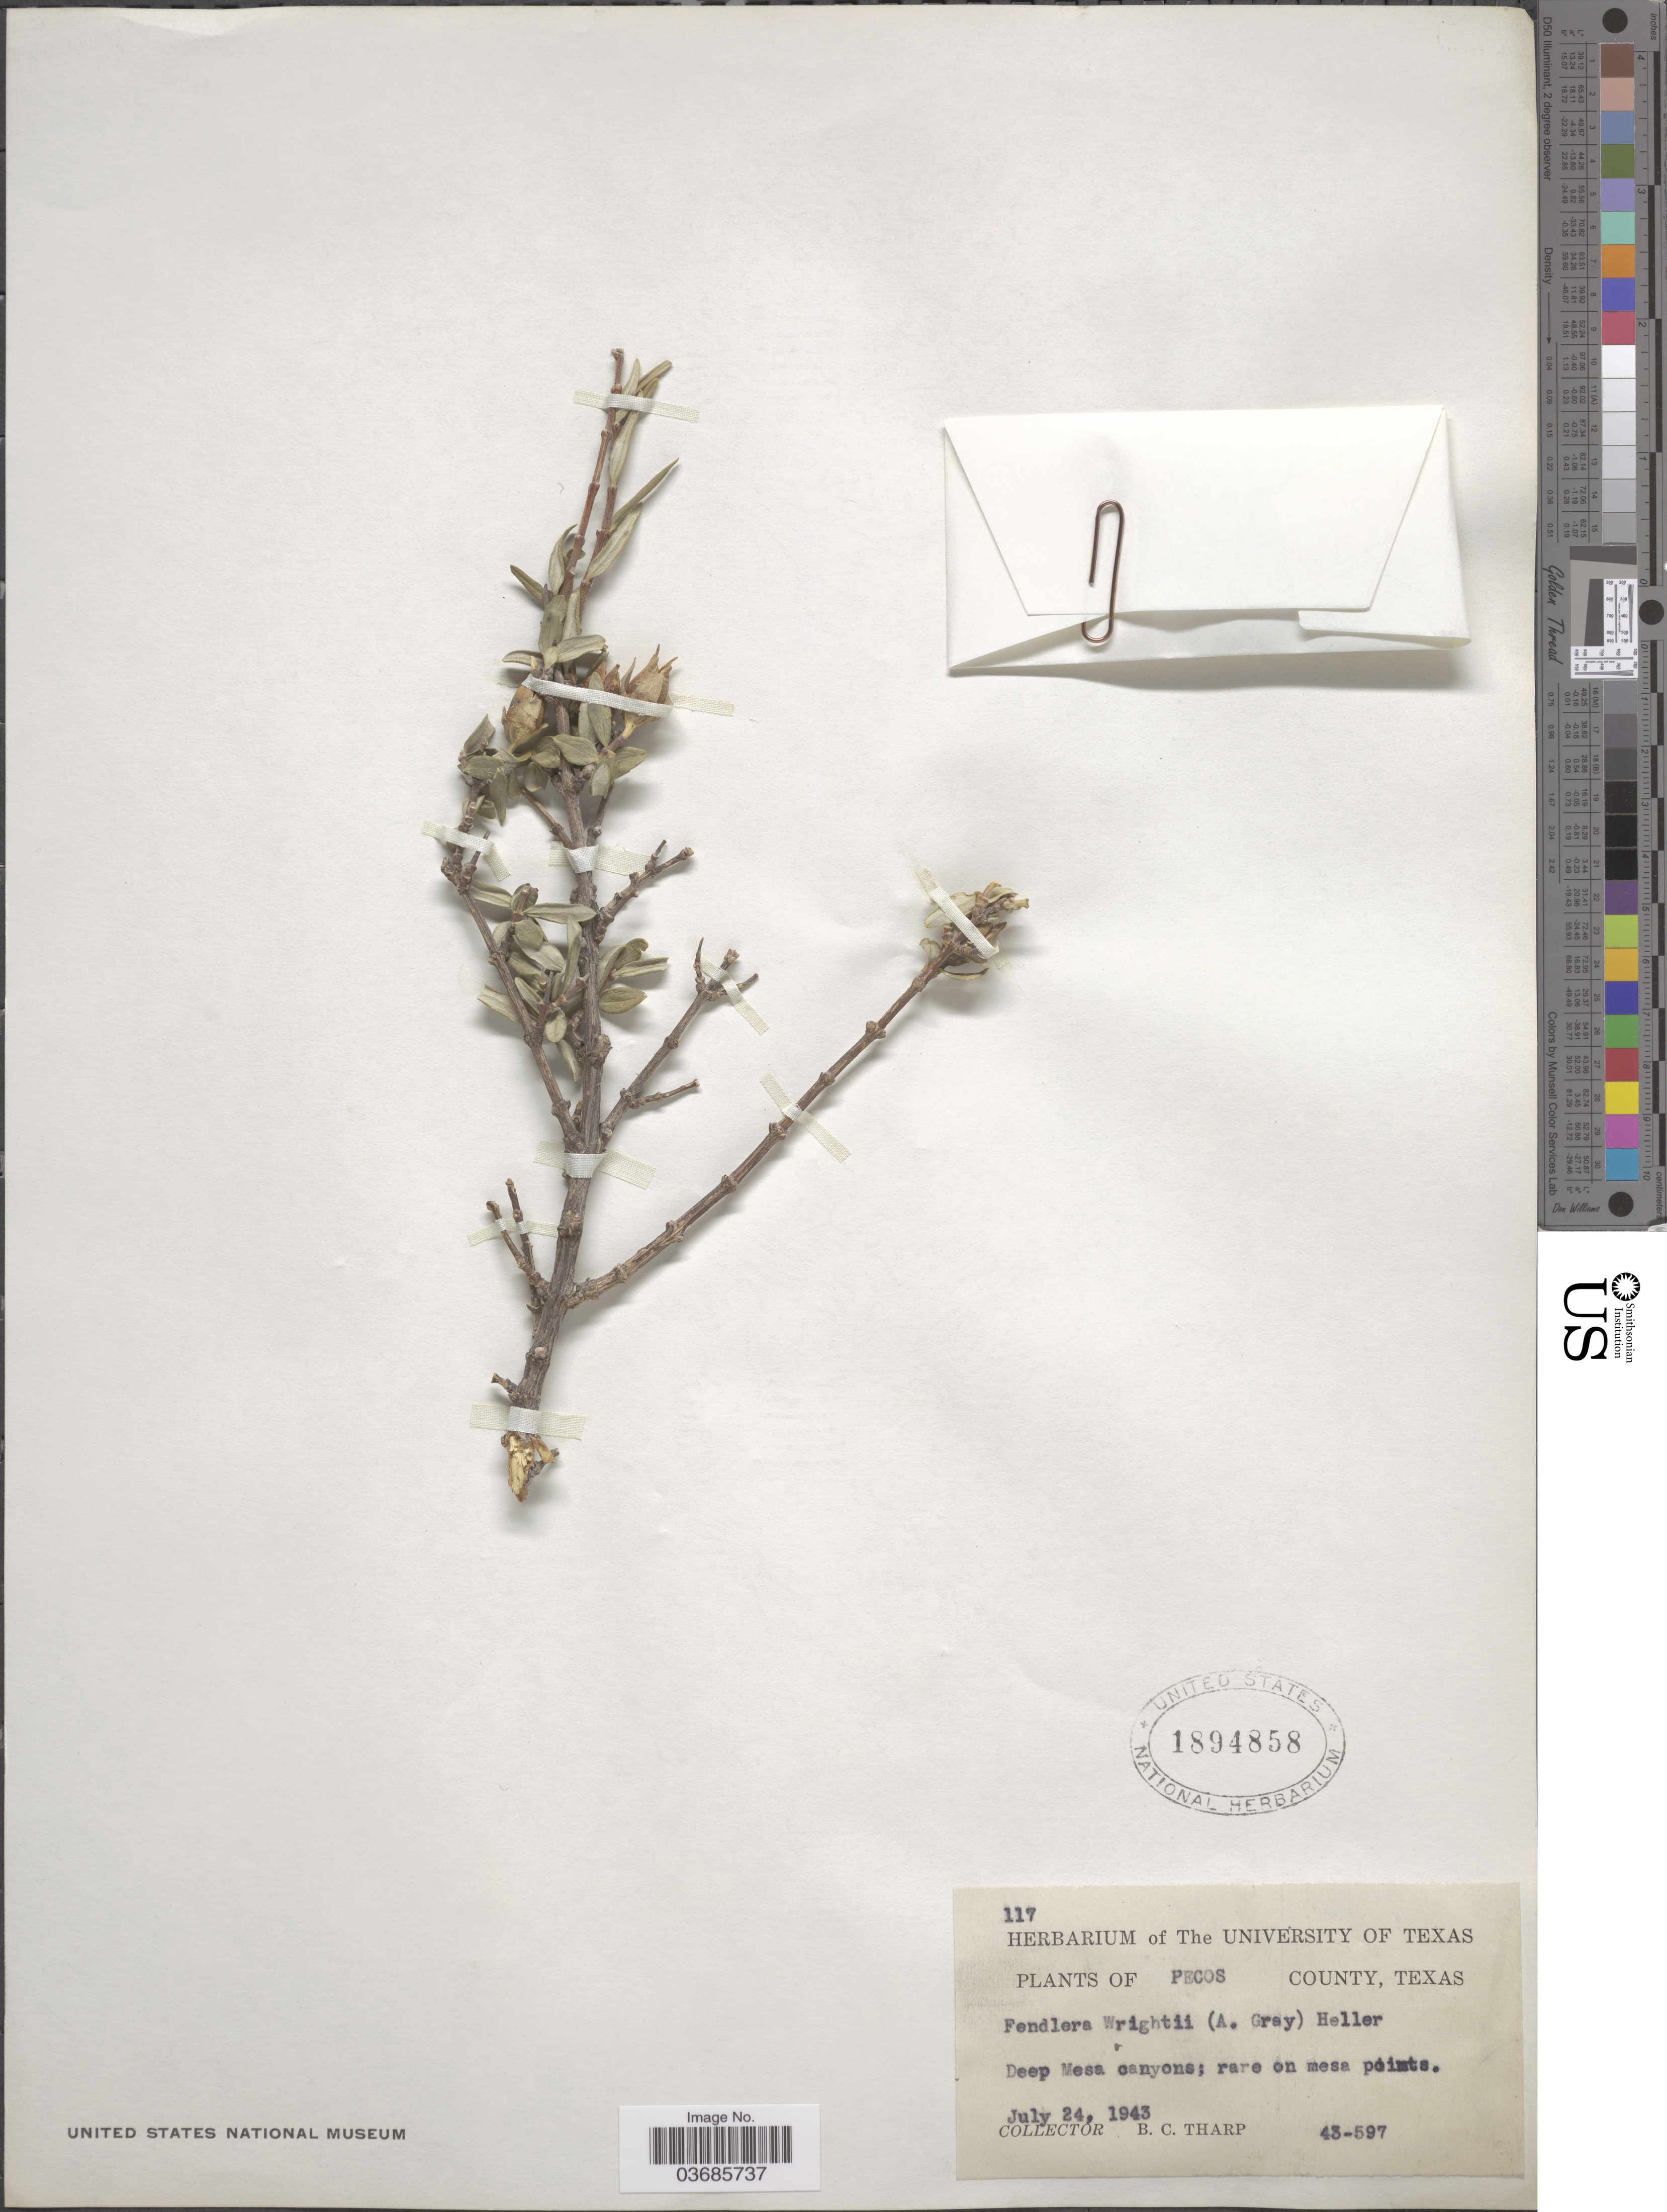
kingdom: Plantae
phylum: Tracheophyta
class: Magnoliopsida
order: Cornales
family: Hydrangeaceae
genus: Fendlera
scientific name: Fendlera wrightii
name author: (Engelm. & A. Gray) A. Heller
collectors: B. C. Tharp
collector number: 43-597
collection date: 1943-07-24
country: United States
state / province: Texas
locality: Pecos County. Deep Mesa canyons; rare on mesa points.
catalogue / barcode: US 1894858